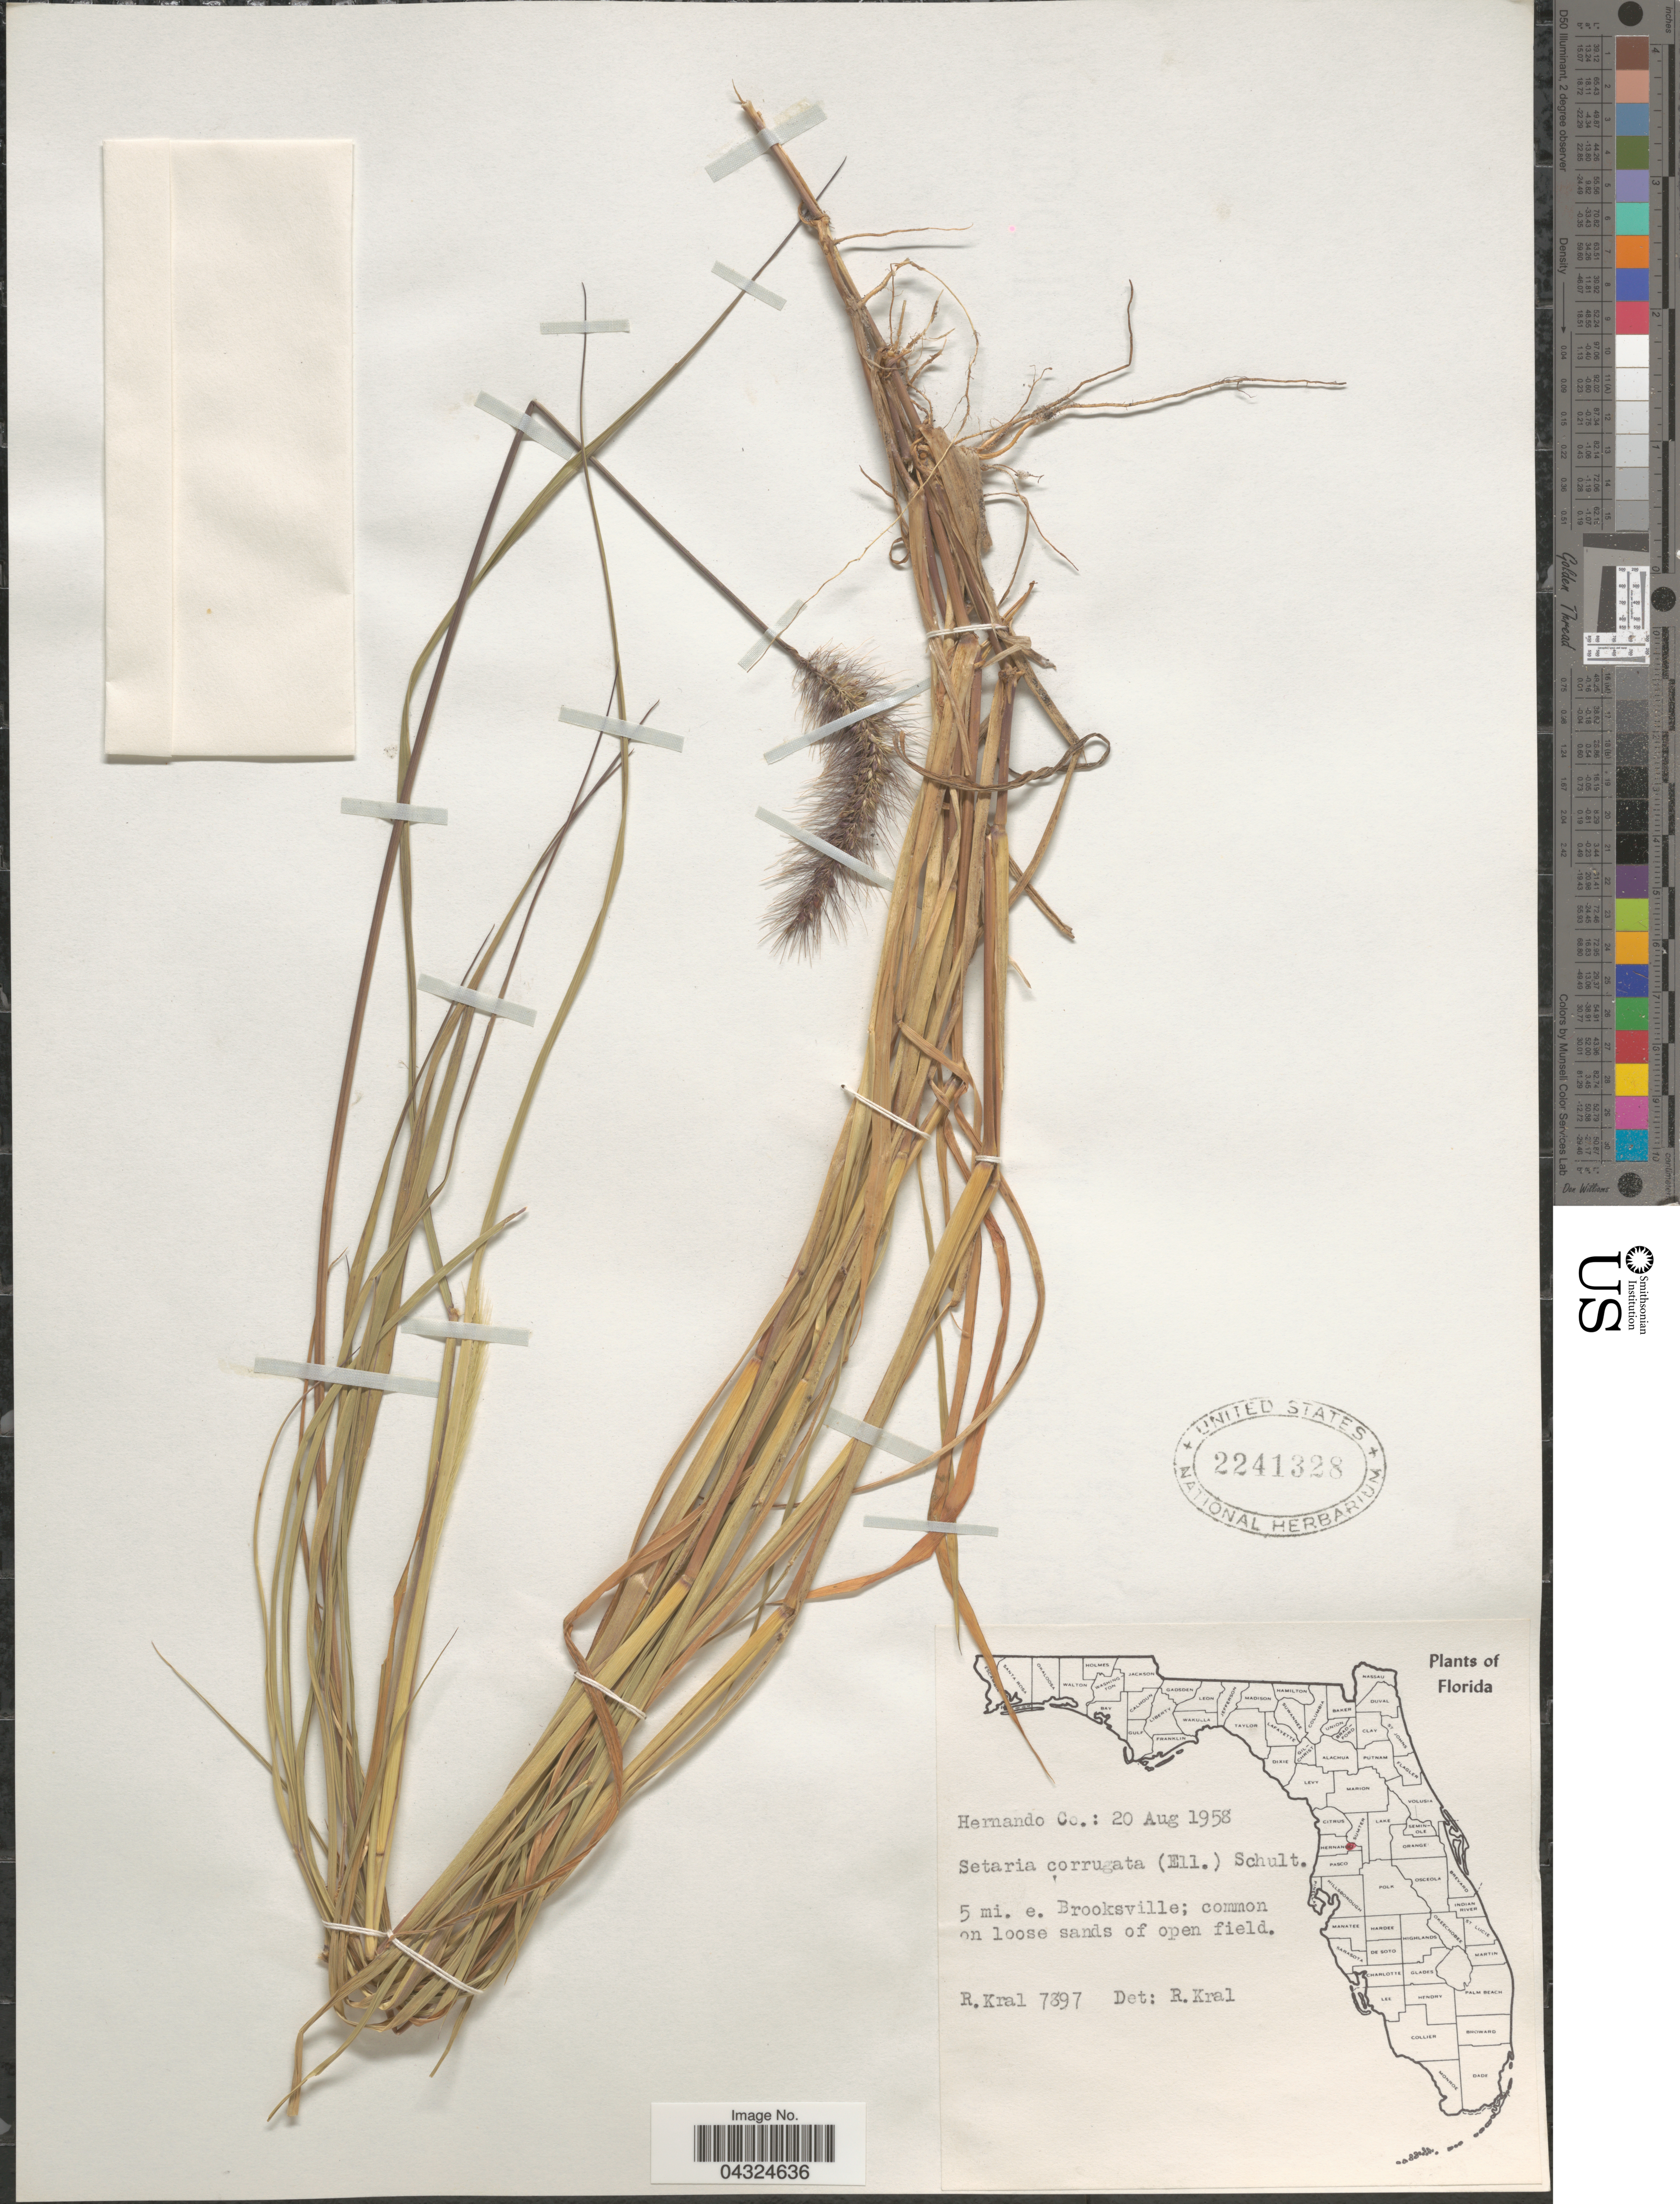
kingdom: Plantae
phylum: Tracheophyta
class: Liliopsida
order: Poales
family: Poaceae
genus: Setaria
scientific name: Setaria corrugata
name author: (Elliott) Schult.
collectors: R. Kral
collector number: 7897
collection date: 1958-08-20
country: United States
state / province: Florida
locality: Hernando Co. 5 mi. e. Brooksville.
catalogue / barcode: US 2241328